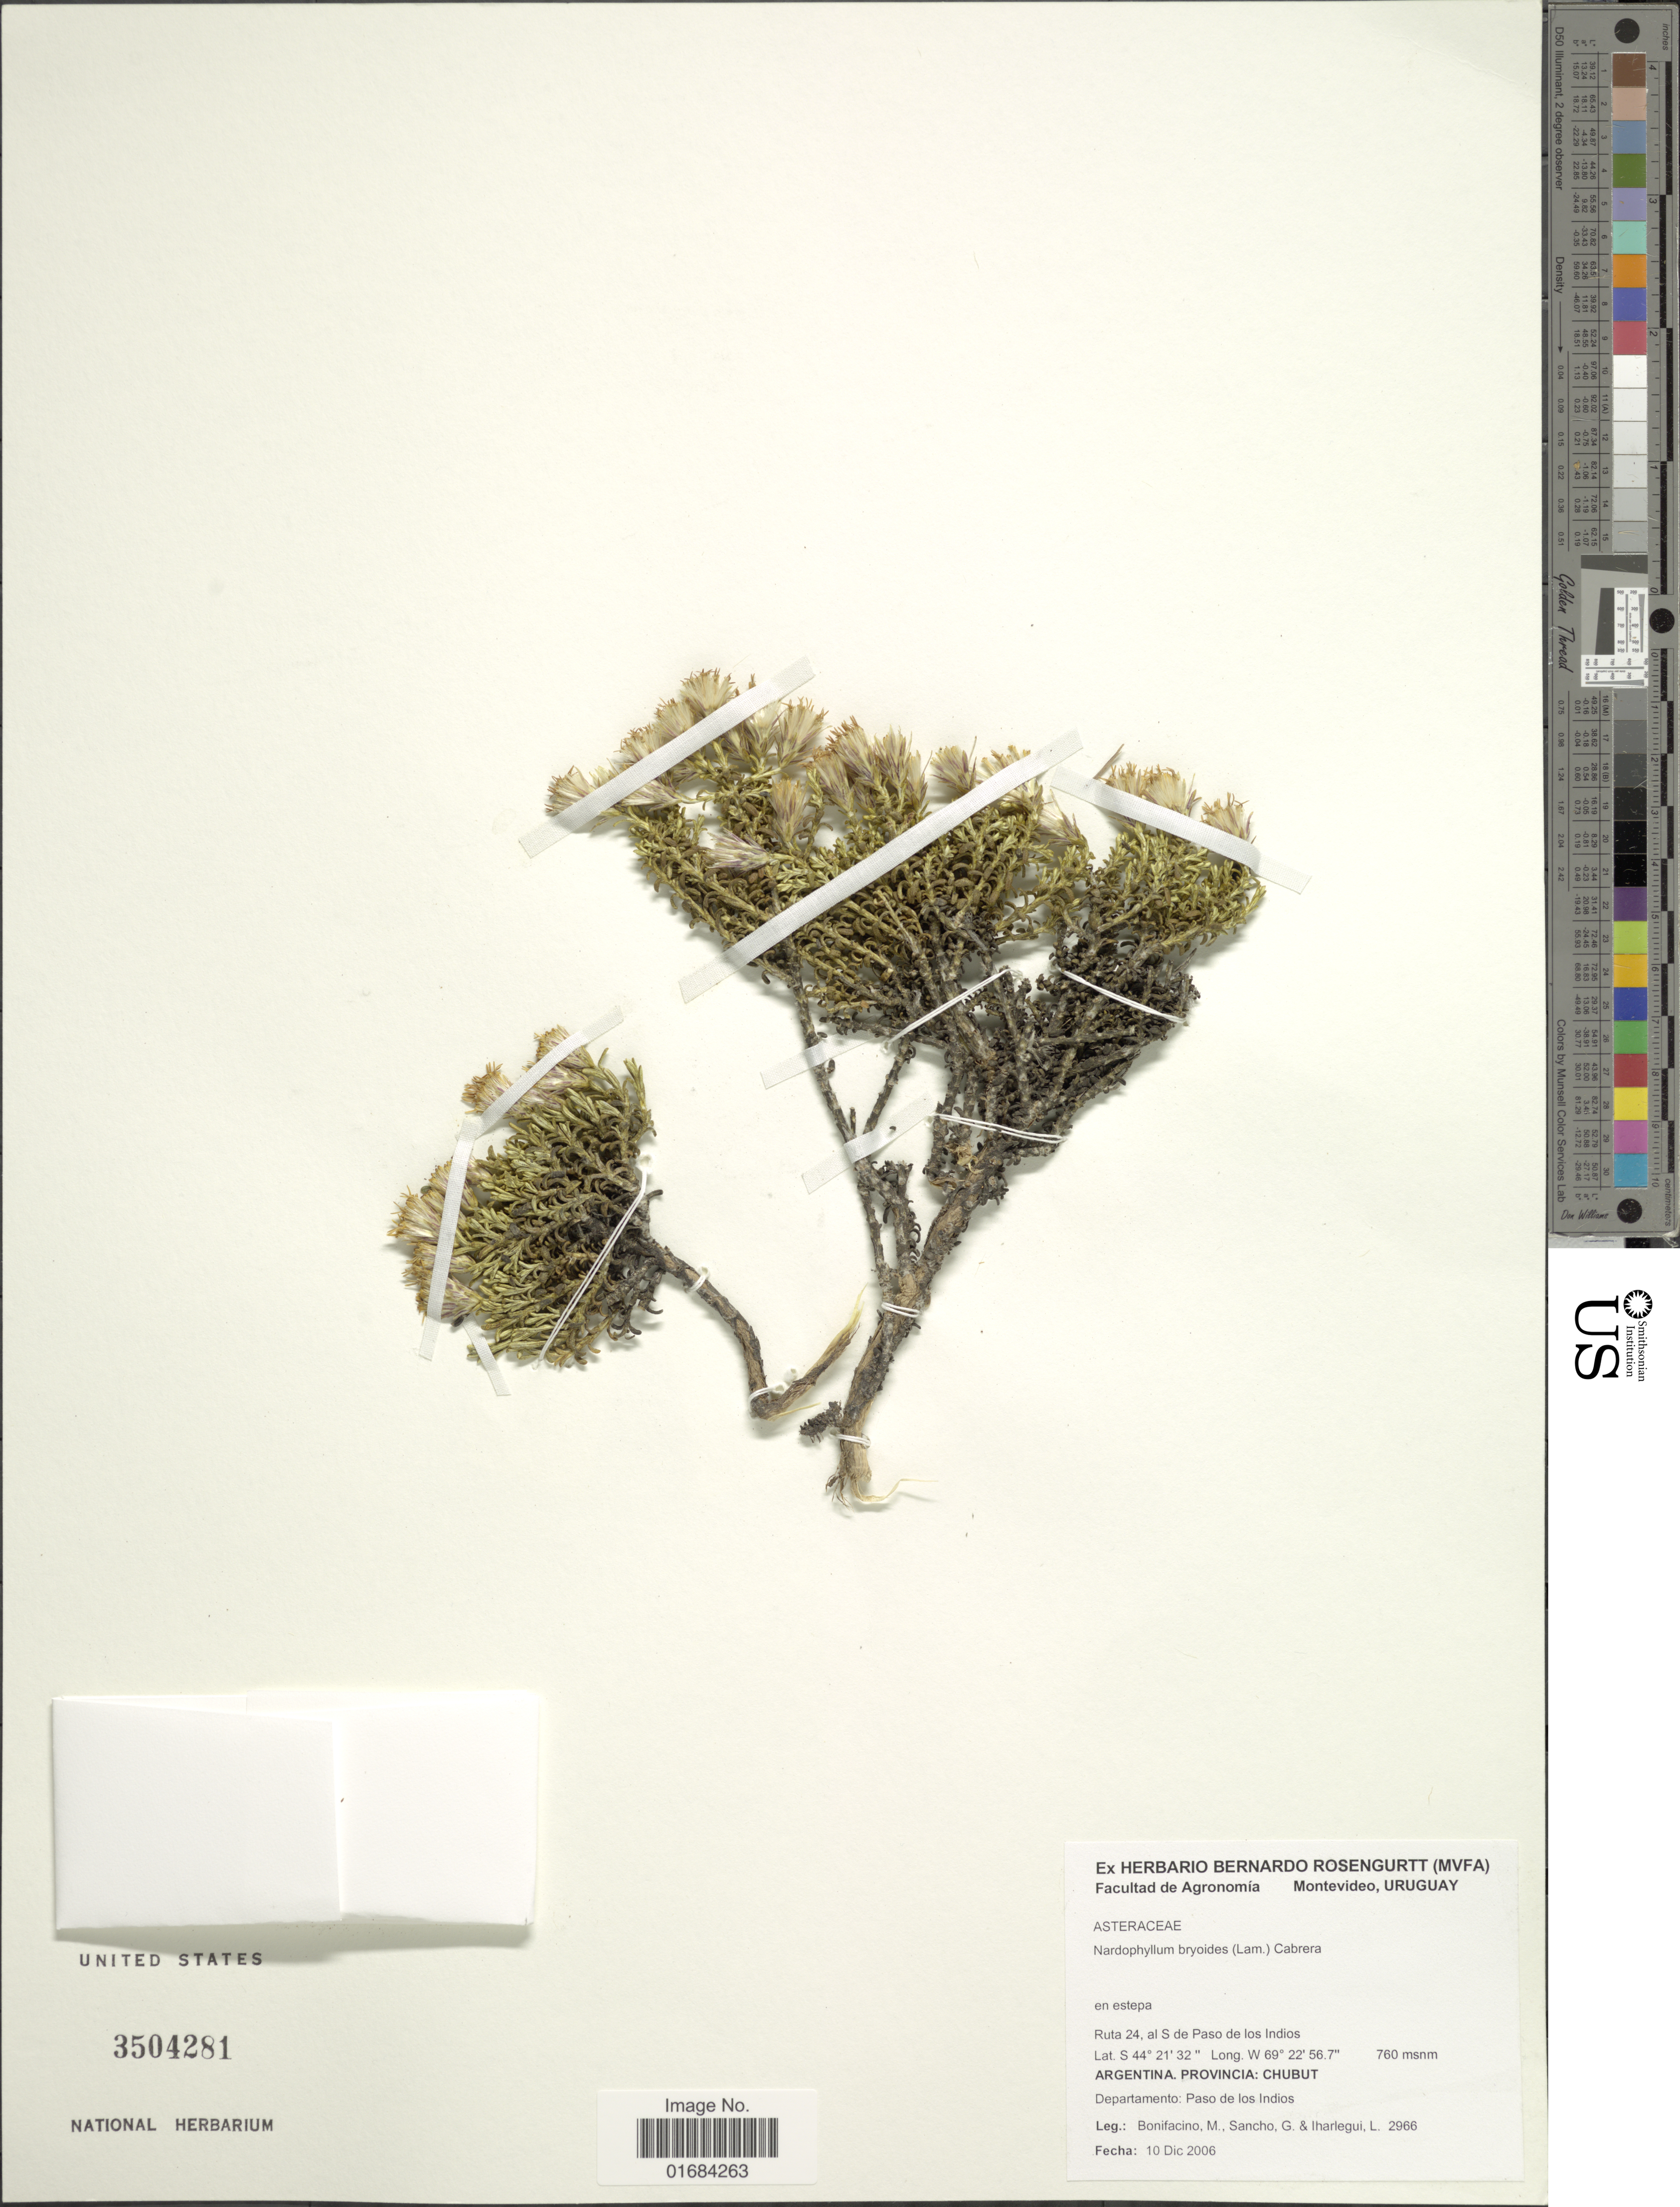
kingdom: Plantae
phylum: Tracheophyta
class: Magnoliopsida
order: Asterales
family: Asteraceae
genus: Nardophyllum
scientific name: Nardophyllum bryoides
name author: (Lam.) Cabrera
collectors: M. Bonifacino, G. Sancho & L. Iharlegui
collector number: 2966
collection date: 2006-12-10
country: Argentina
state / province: Chubut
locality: Ruta 24, al S de Paso de los indios, Departamento: Paso de los Indios.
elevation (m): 760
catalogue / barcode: US 3504281